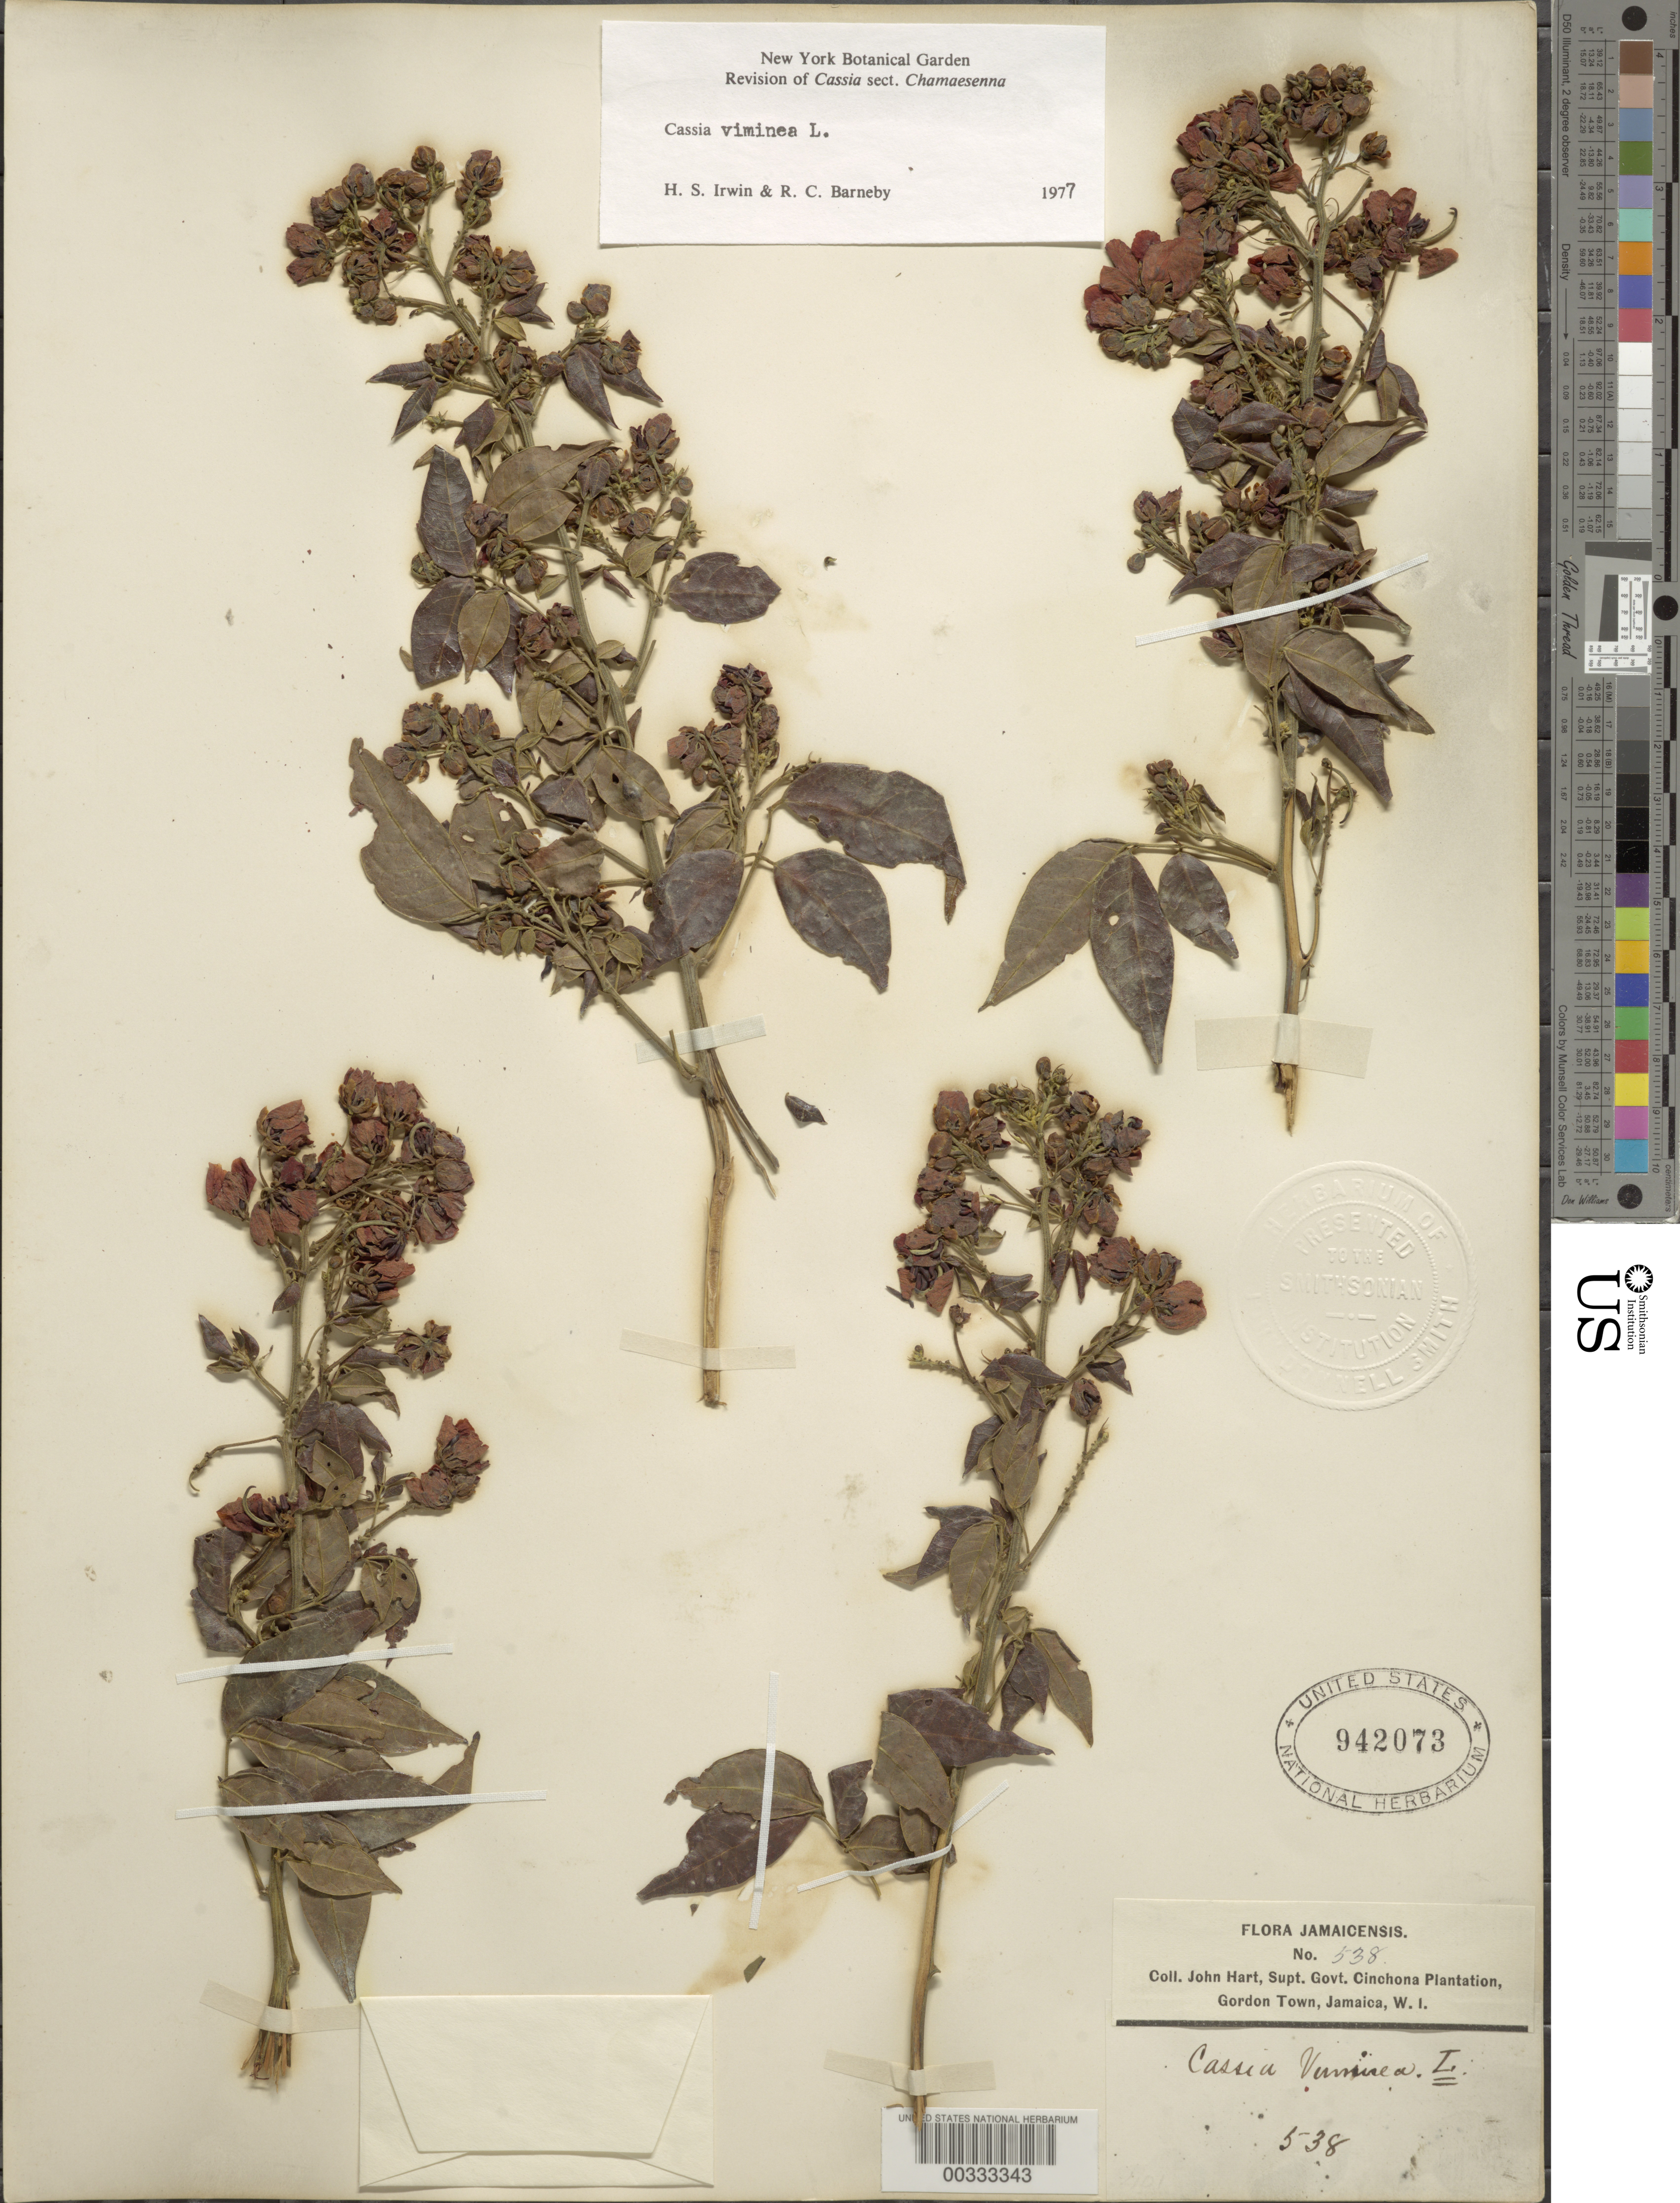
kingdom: Plantae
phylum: Tracheophyta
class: Magnoliopsida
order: Fabales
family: Fabaceae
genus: Senna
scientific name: Senna viminea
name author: (L.) H.S. Irwin & Barneby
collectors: J. Hart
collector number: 538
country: Jamaica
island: Jamaica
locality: Cinchona Plantation, Gordon Town.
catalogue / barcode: US 942073